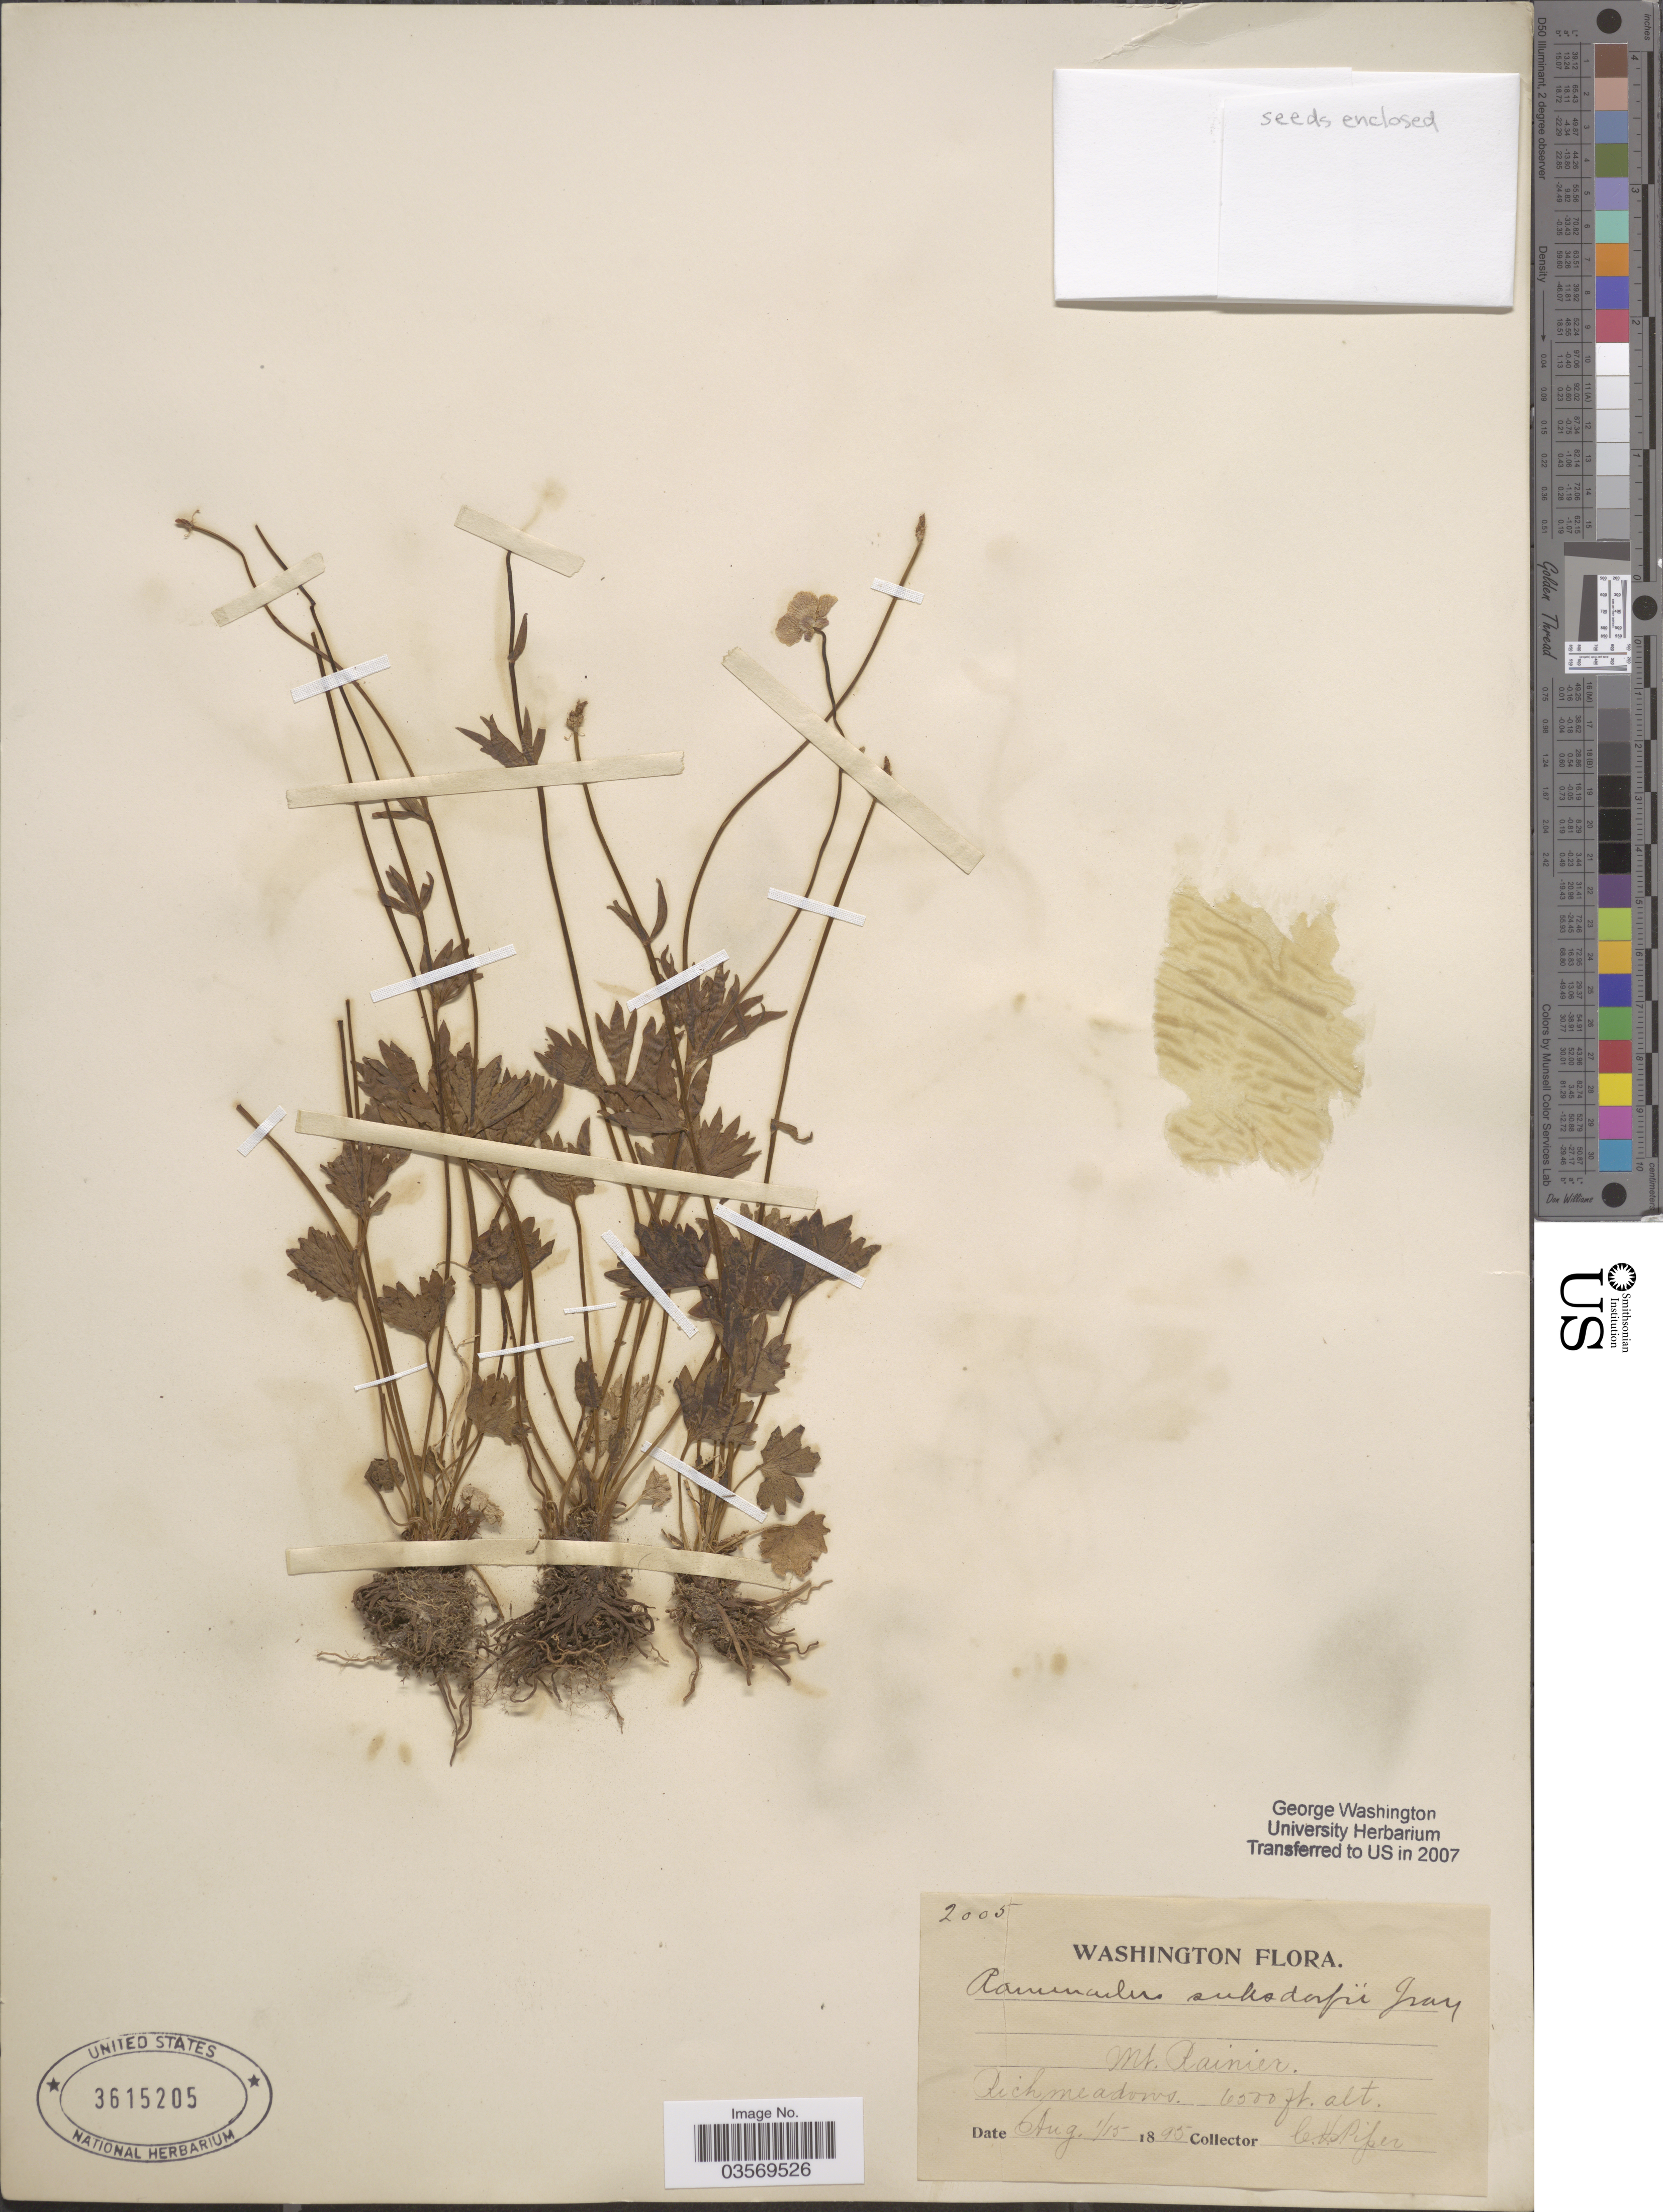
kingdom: Plantae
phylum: Tracheophyta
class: Magnoliopsida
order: Ranunculales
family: Ranunculaceae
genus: Ranunculus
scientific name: Ranunculus suksdorfii var. suksdorfii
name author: A. Gray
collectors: C. V. Piper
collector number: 2005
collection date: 1895-08-01/1895-08-15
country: United States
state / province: Washington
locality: Mt. Rainier.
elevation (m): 1981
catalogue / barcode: US 3615205